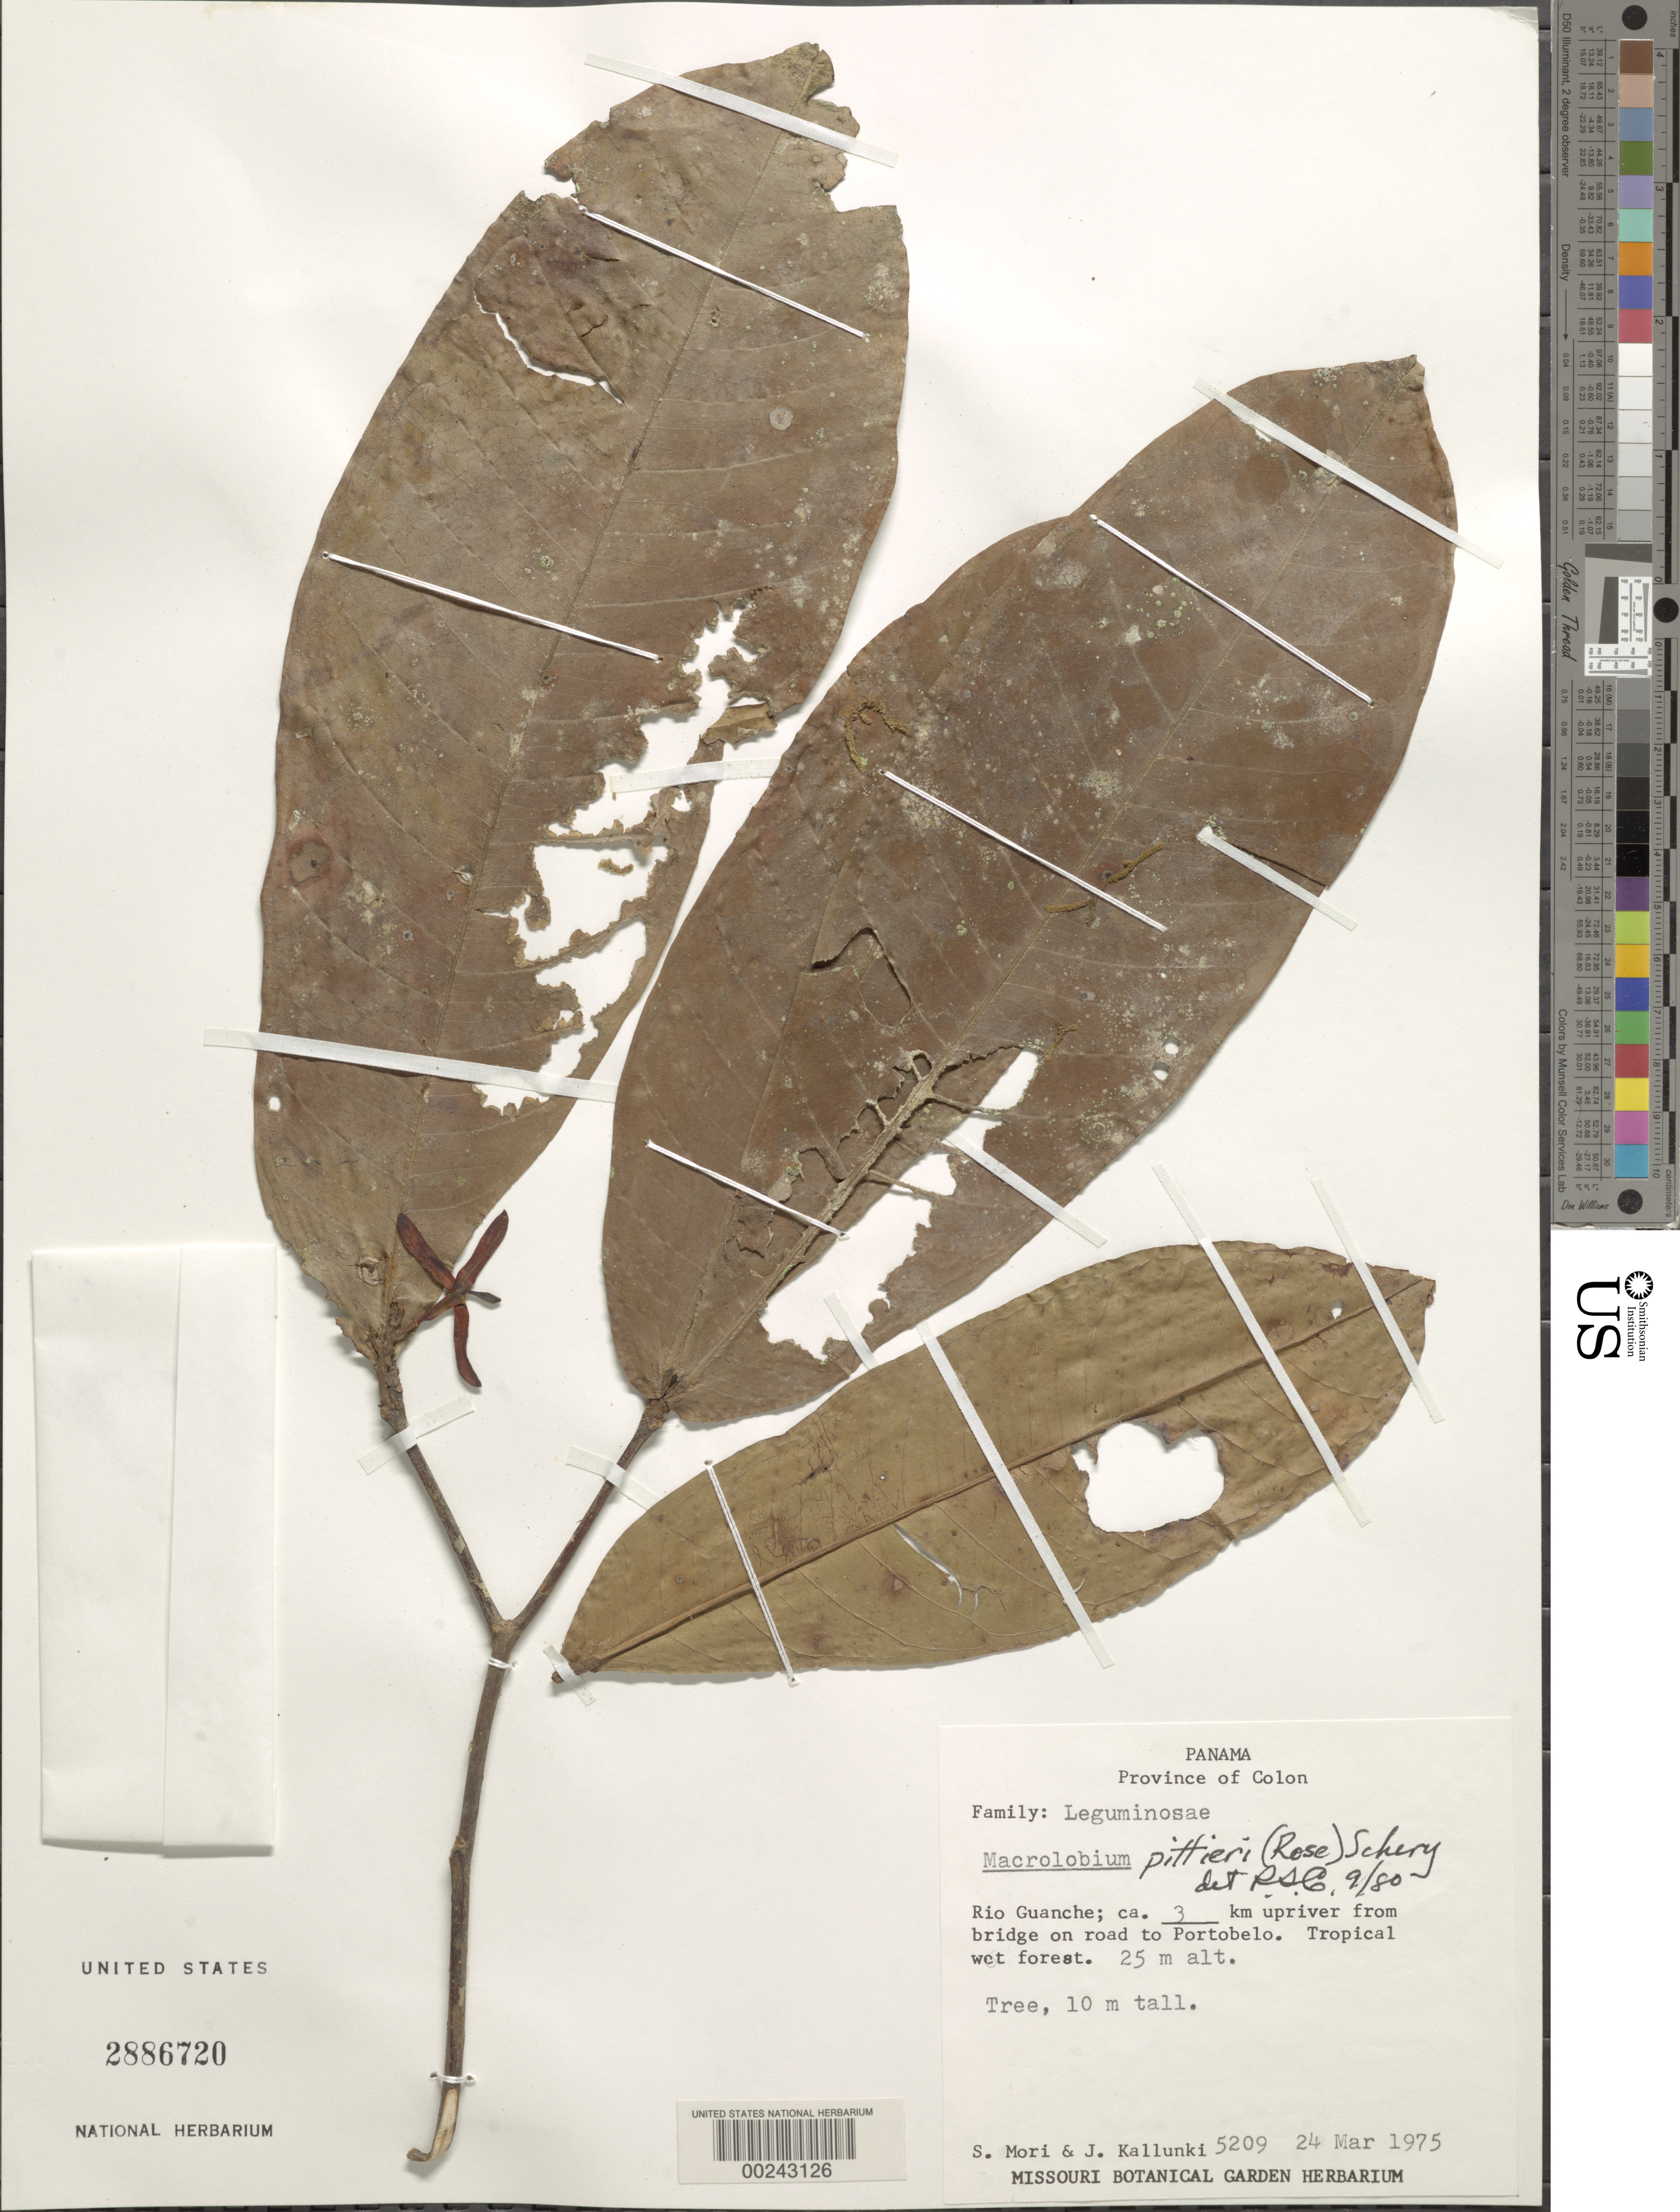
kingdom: Plantae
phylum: Tracheophyta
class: Magnoliopsida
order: Fabales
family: Fabaceae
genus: Macrolobium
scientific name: Macrolobium pittieri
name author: (Rose) Schery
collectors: S. Mori & J. Kallunki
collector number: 5209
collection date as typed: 24 Mar 1975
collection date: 1975-03-24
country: Panama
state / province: Colón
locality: Rio Guanche; ca 3 km up river from bridge on road to Portobello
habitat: Tropical wet forest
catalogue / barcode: US 2886720